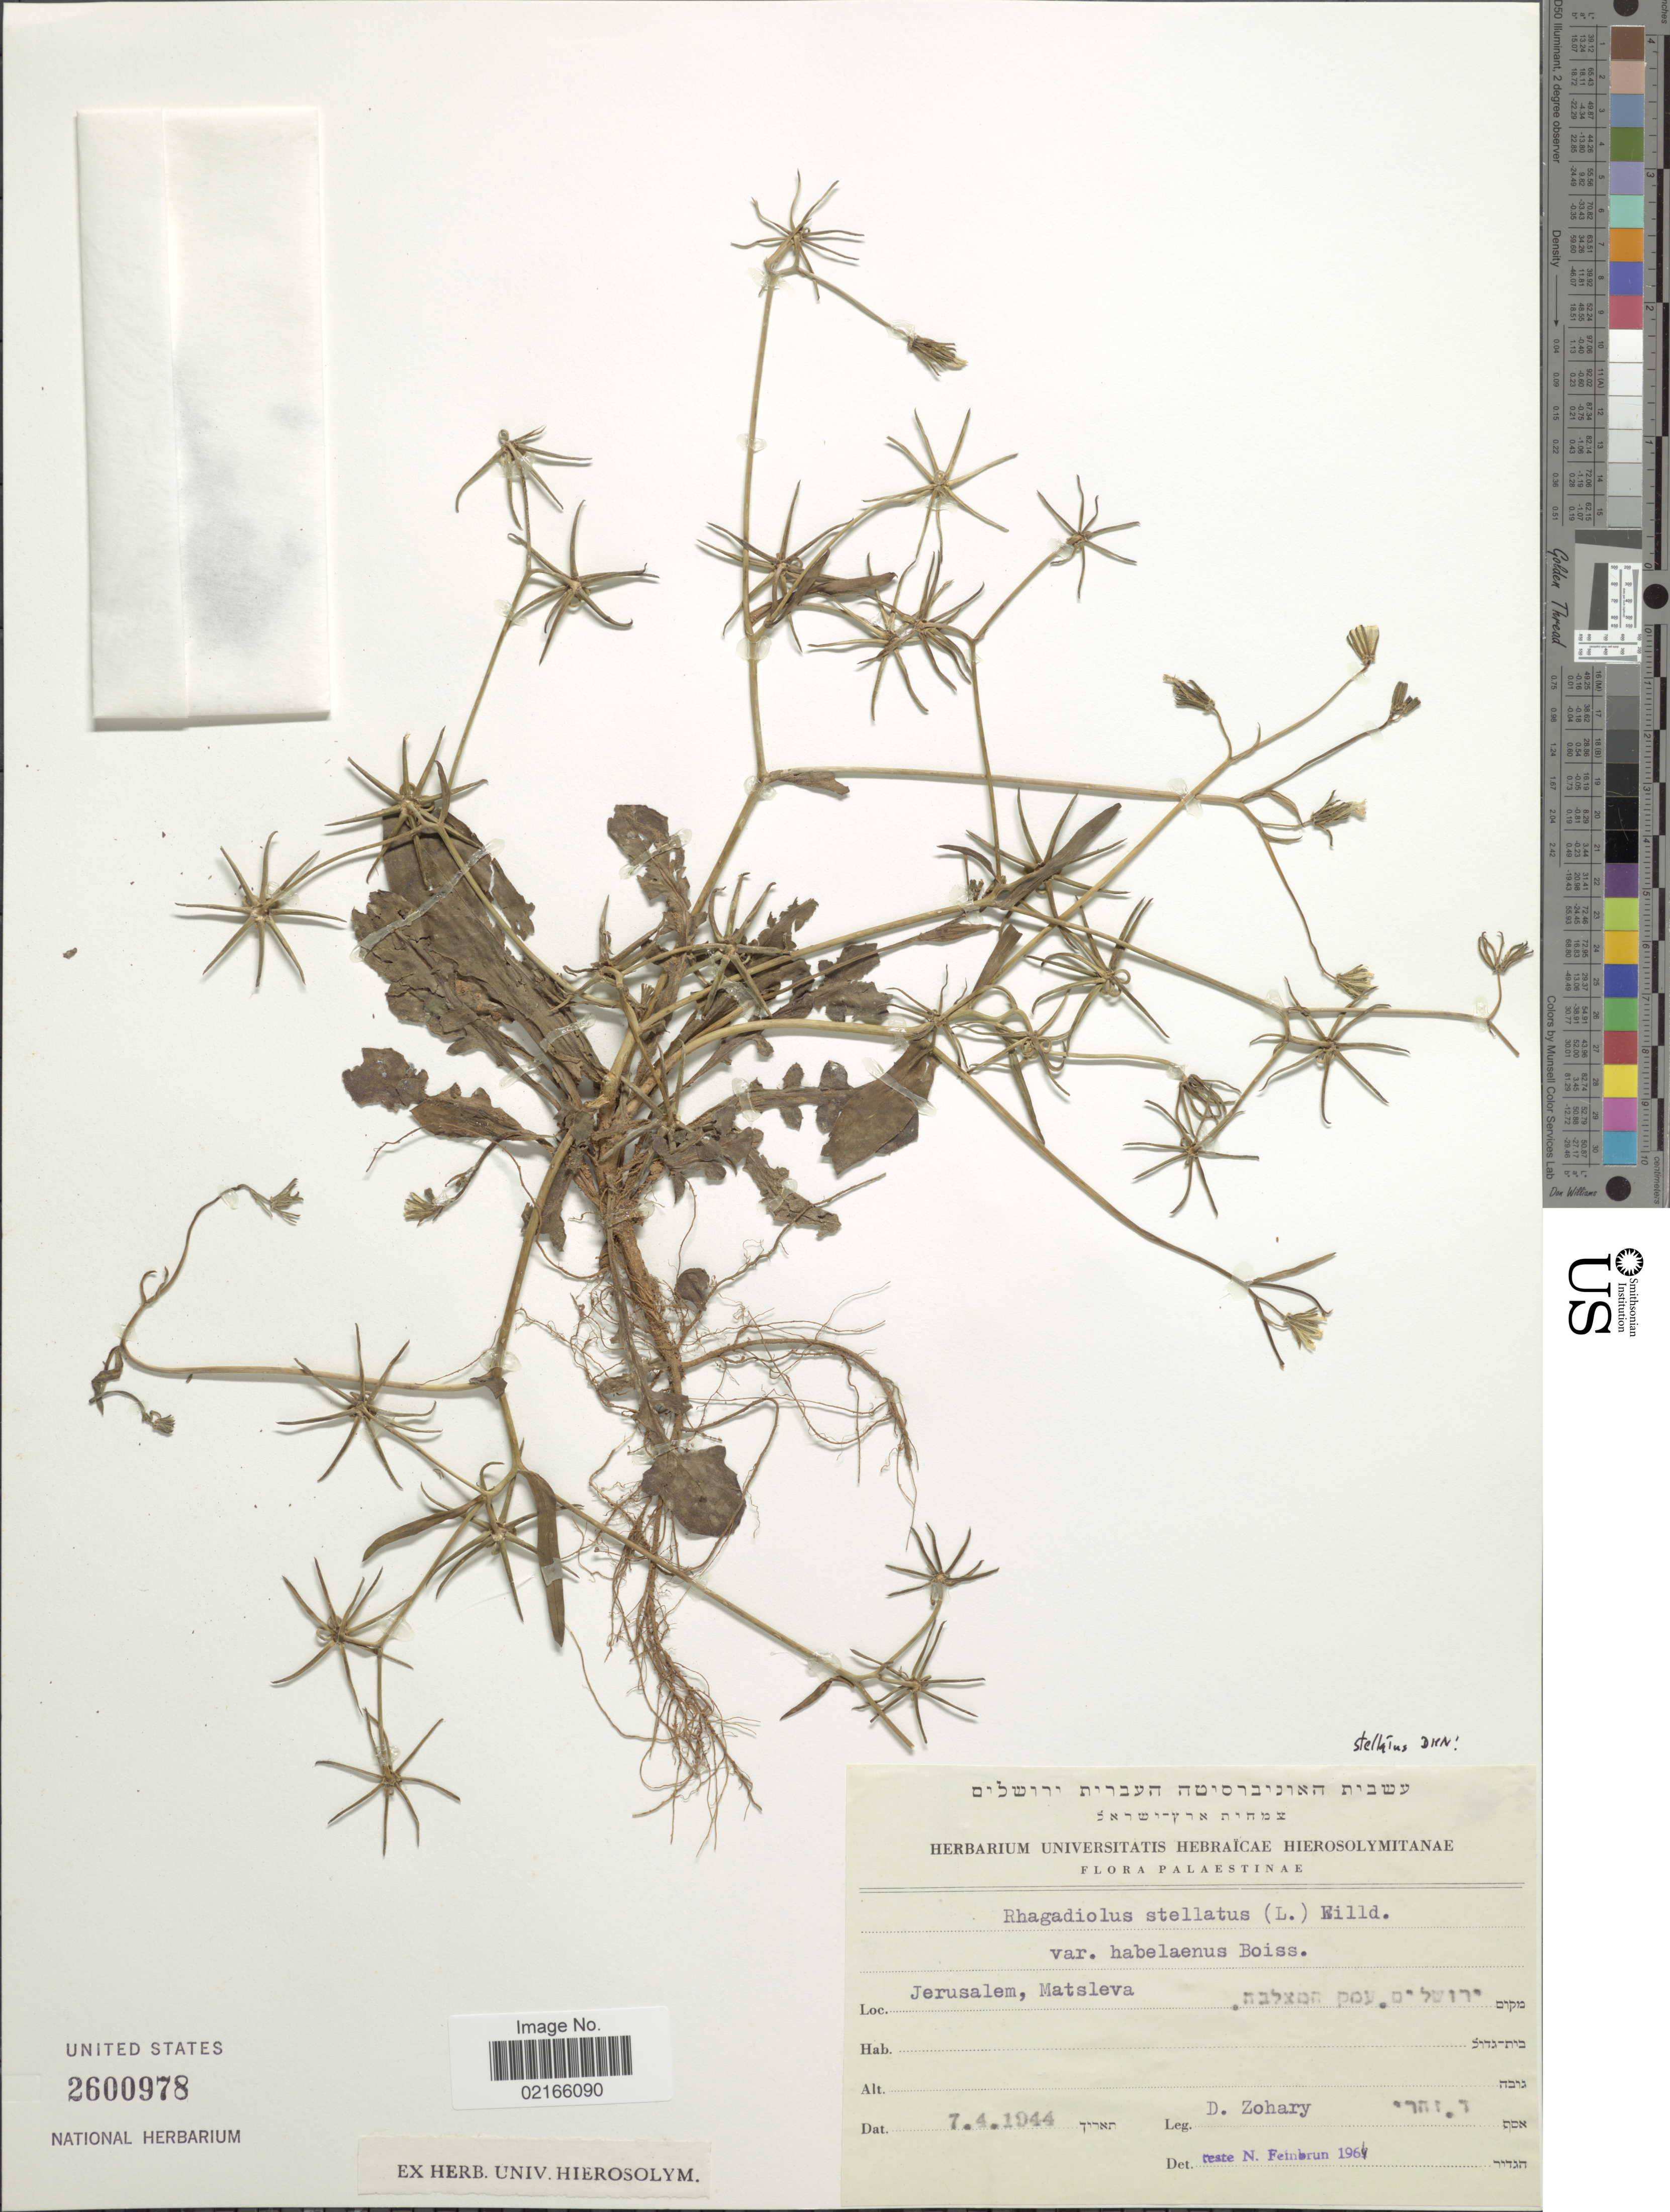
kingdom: Plantae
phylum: Tracheophyta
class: Magnoliopsida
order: Asterales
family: Asteraceae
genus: Rhagadiolus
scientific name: Rhagadiolus stellatus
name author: (L.) Gaertn.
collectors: D. Zohary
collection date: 1944-04-07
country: Israel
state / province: Jerusalem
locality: Matsleva, Palaestinae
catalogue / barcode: US 2600978